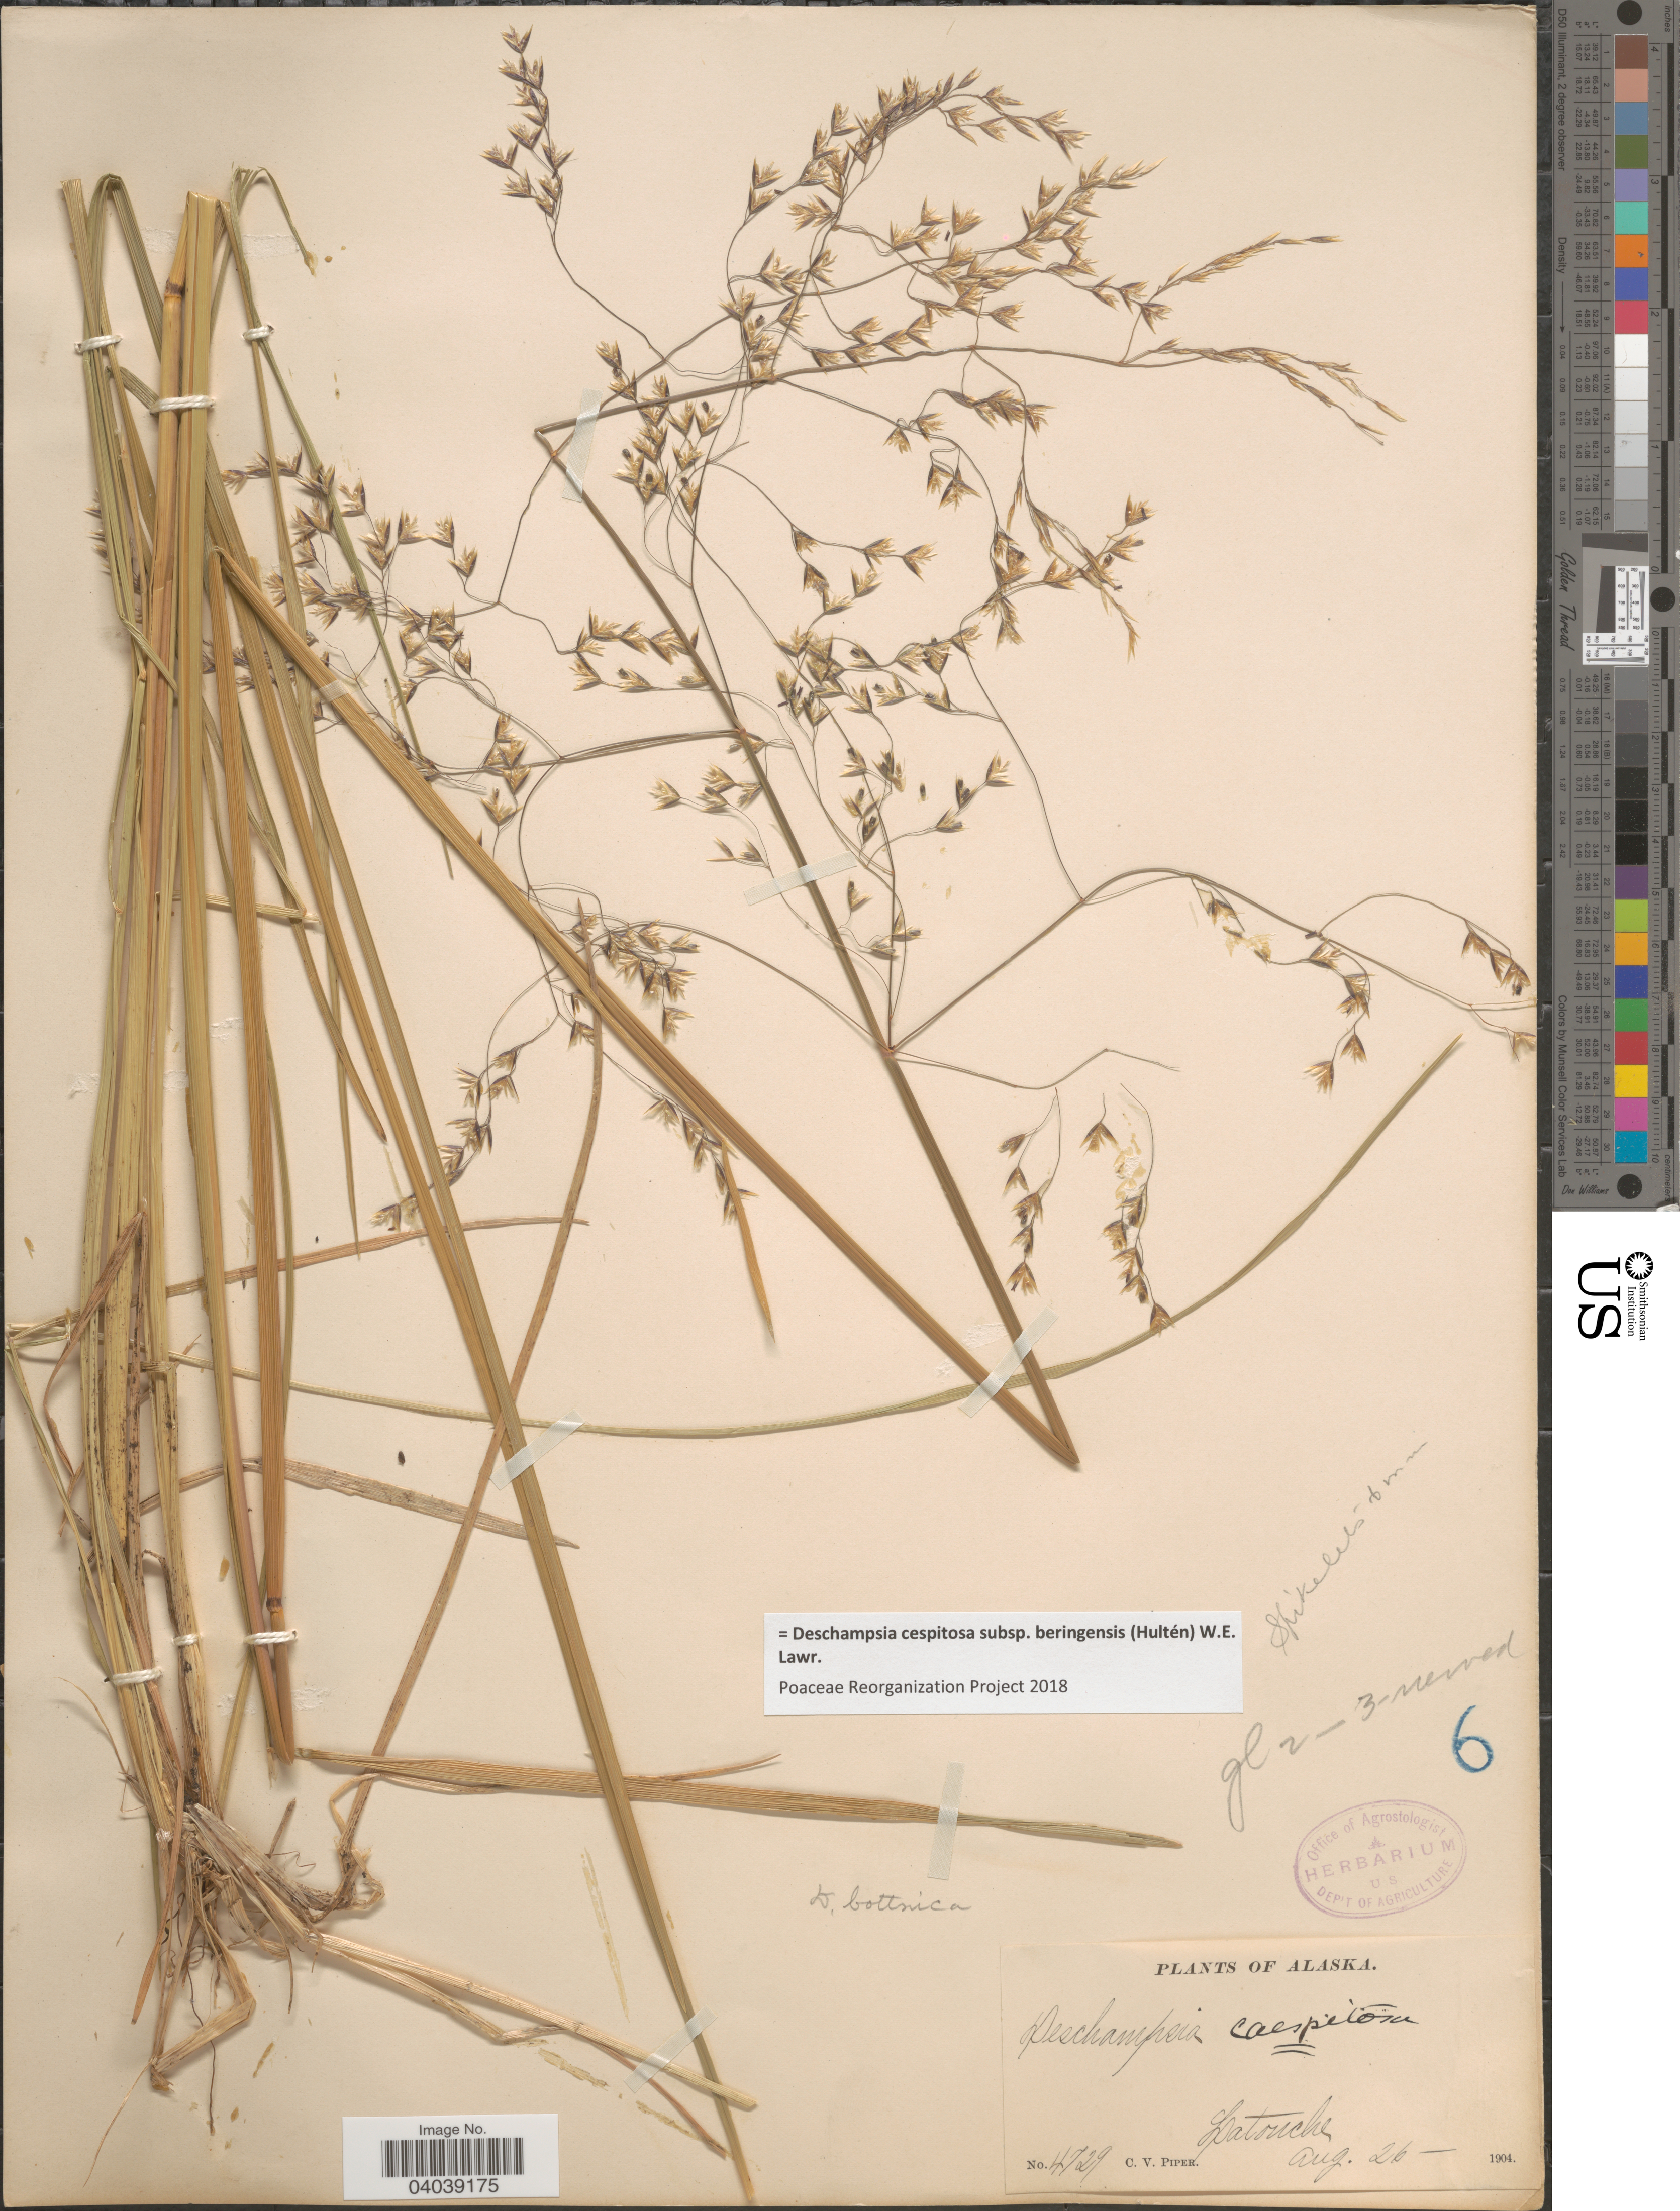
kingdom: Plantae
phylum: Tracheophyta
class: Liliopsida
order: Poales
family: Poaceae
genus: Deschampsia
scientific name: Deschampsia cespitosa subsp. beringensis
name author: (Hultén) Lawrence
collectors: C. V. Piper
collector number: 4729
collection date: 1904-08-26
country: United States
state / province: Alaska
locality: Latouche.